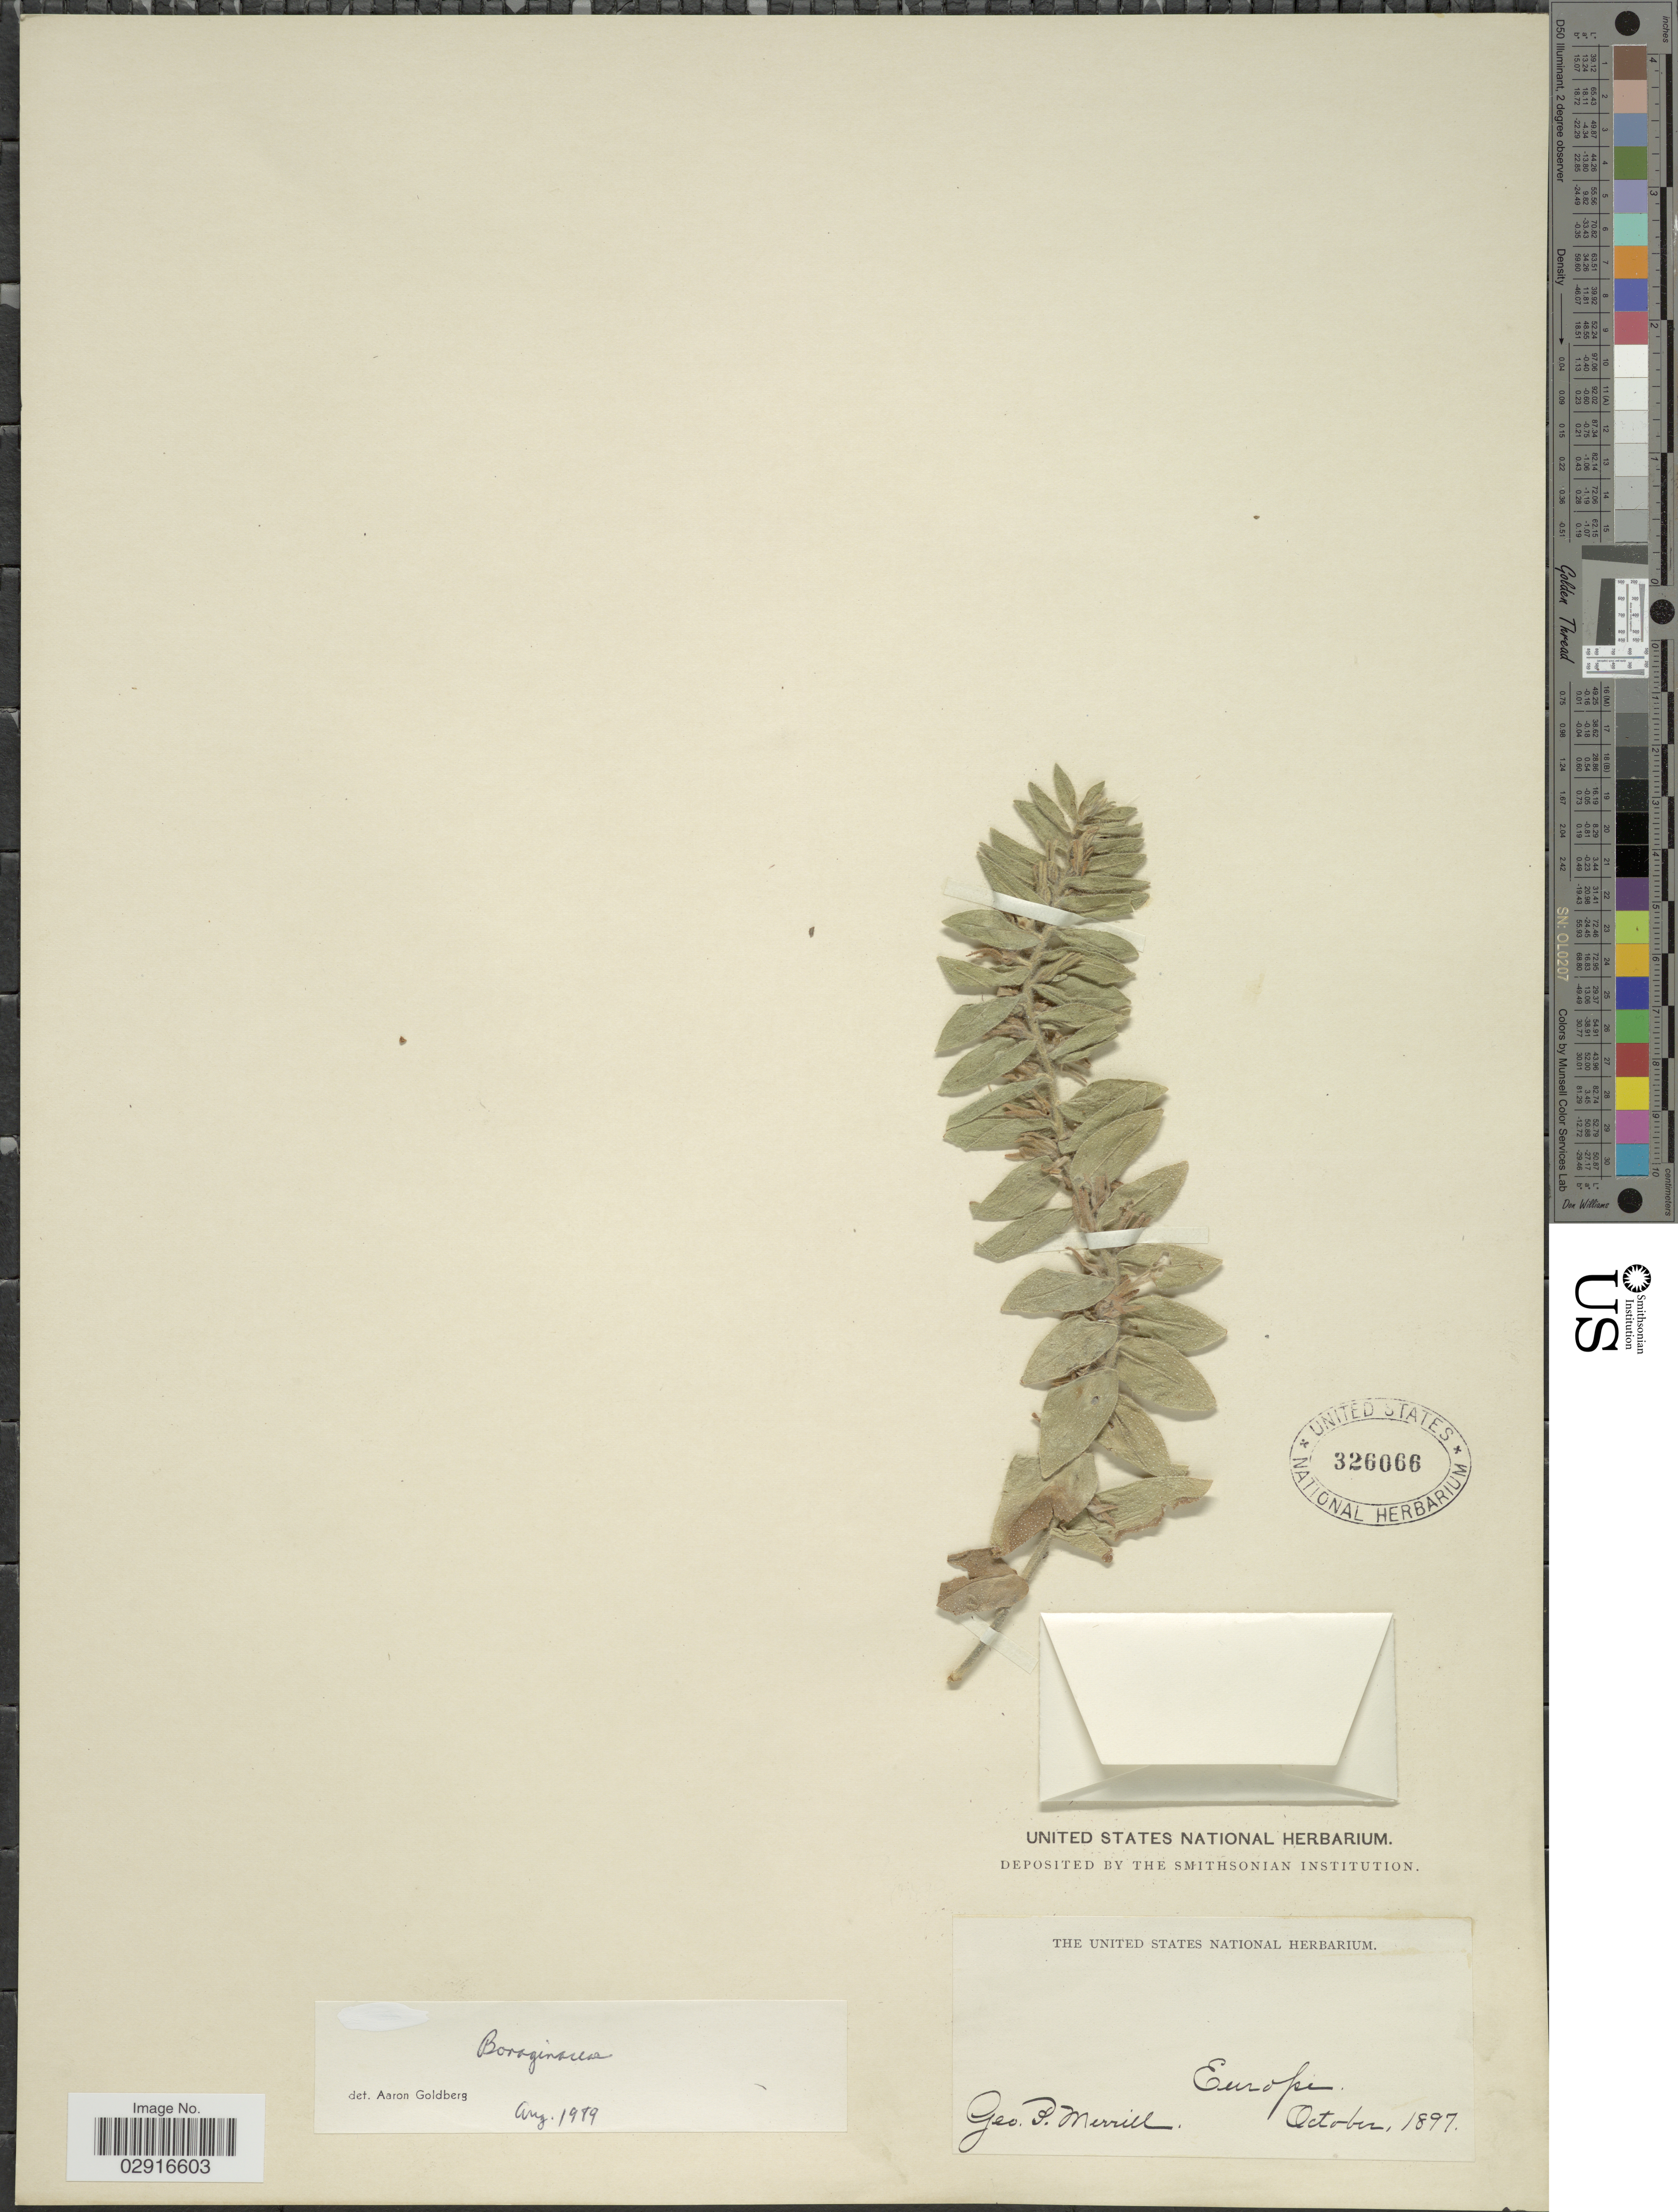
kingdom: Plantae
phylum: Tracheophyta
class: Magnoliopsida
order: Boraginales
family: Boraginaceae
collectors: G. P. Merrill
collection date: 1897-10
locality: Europe.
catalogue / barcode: US 326066